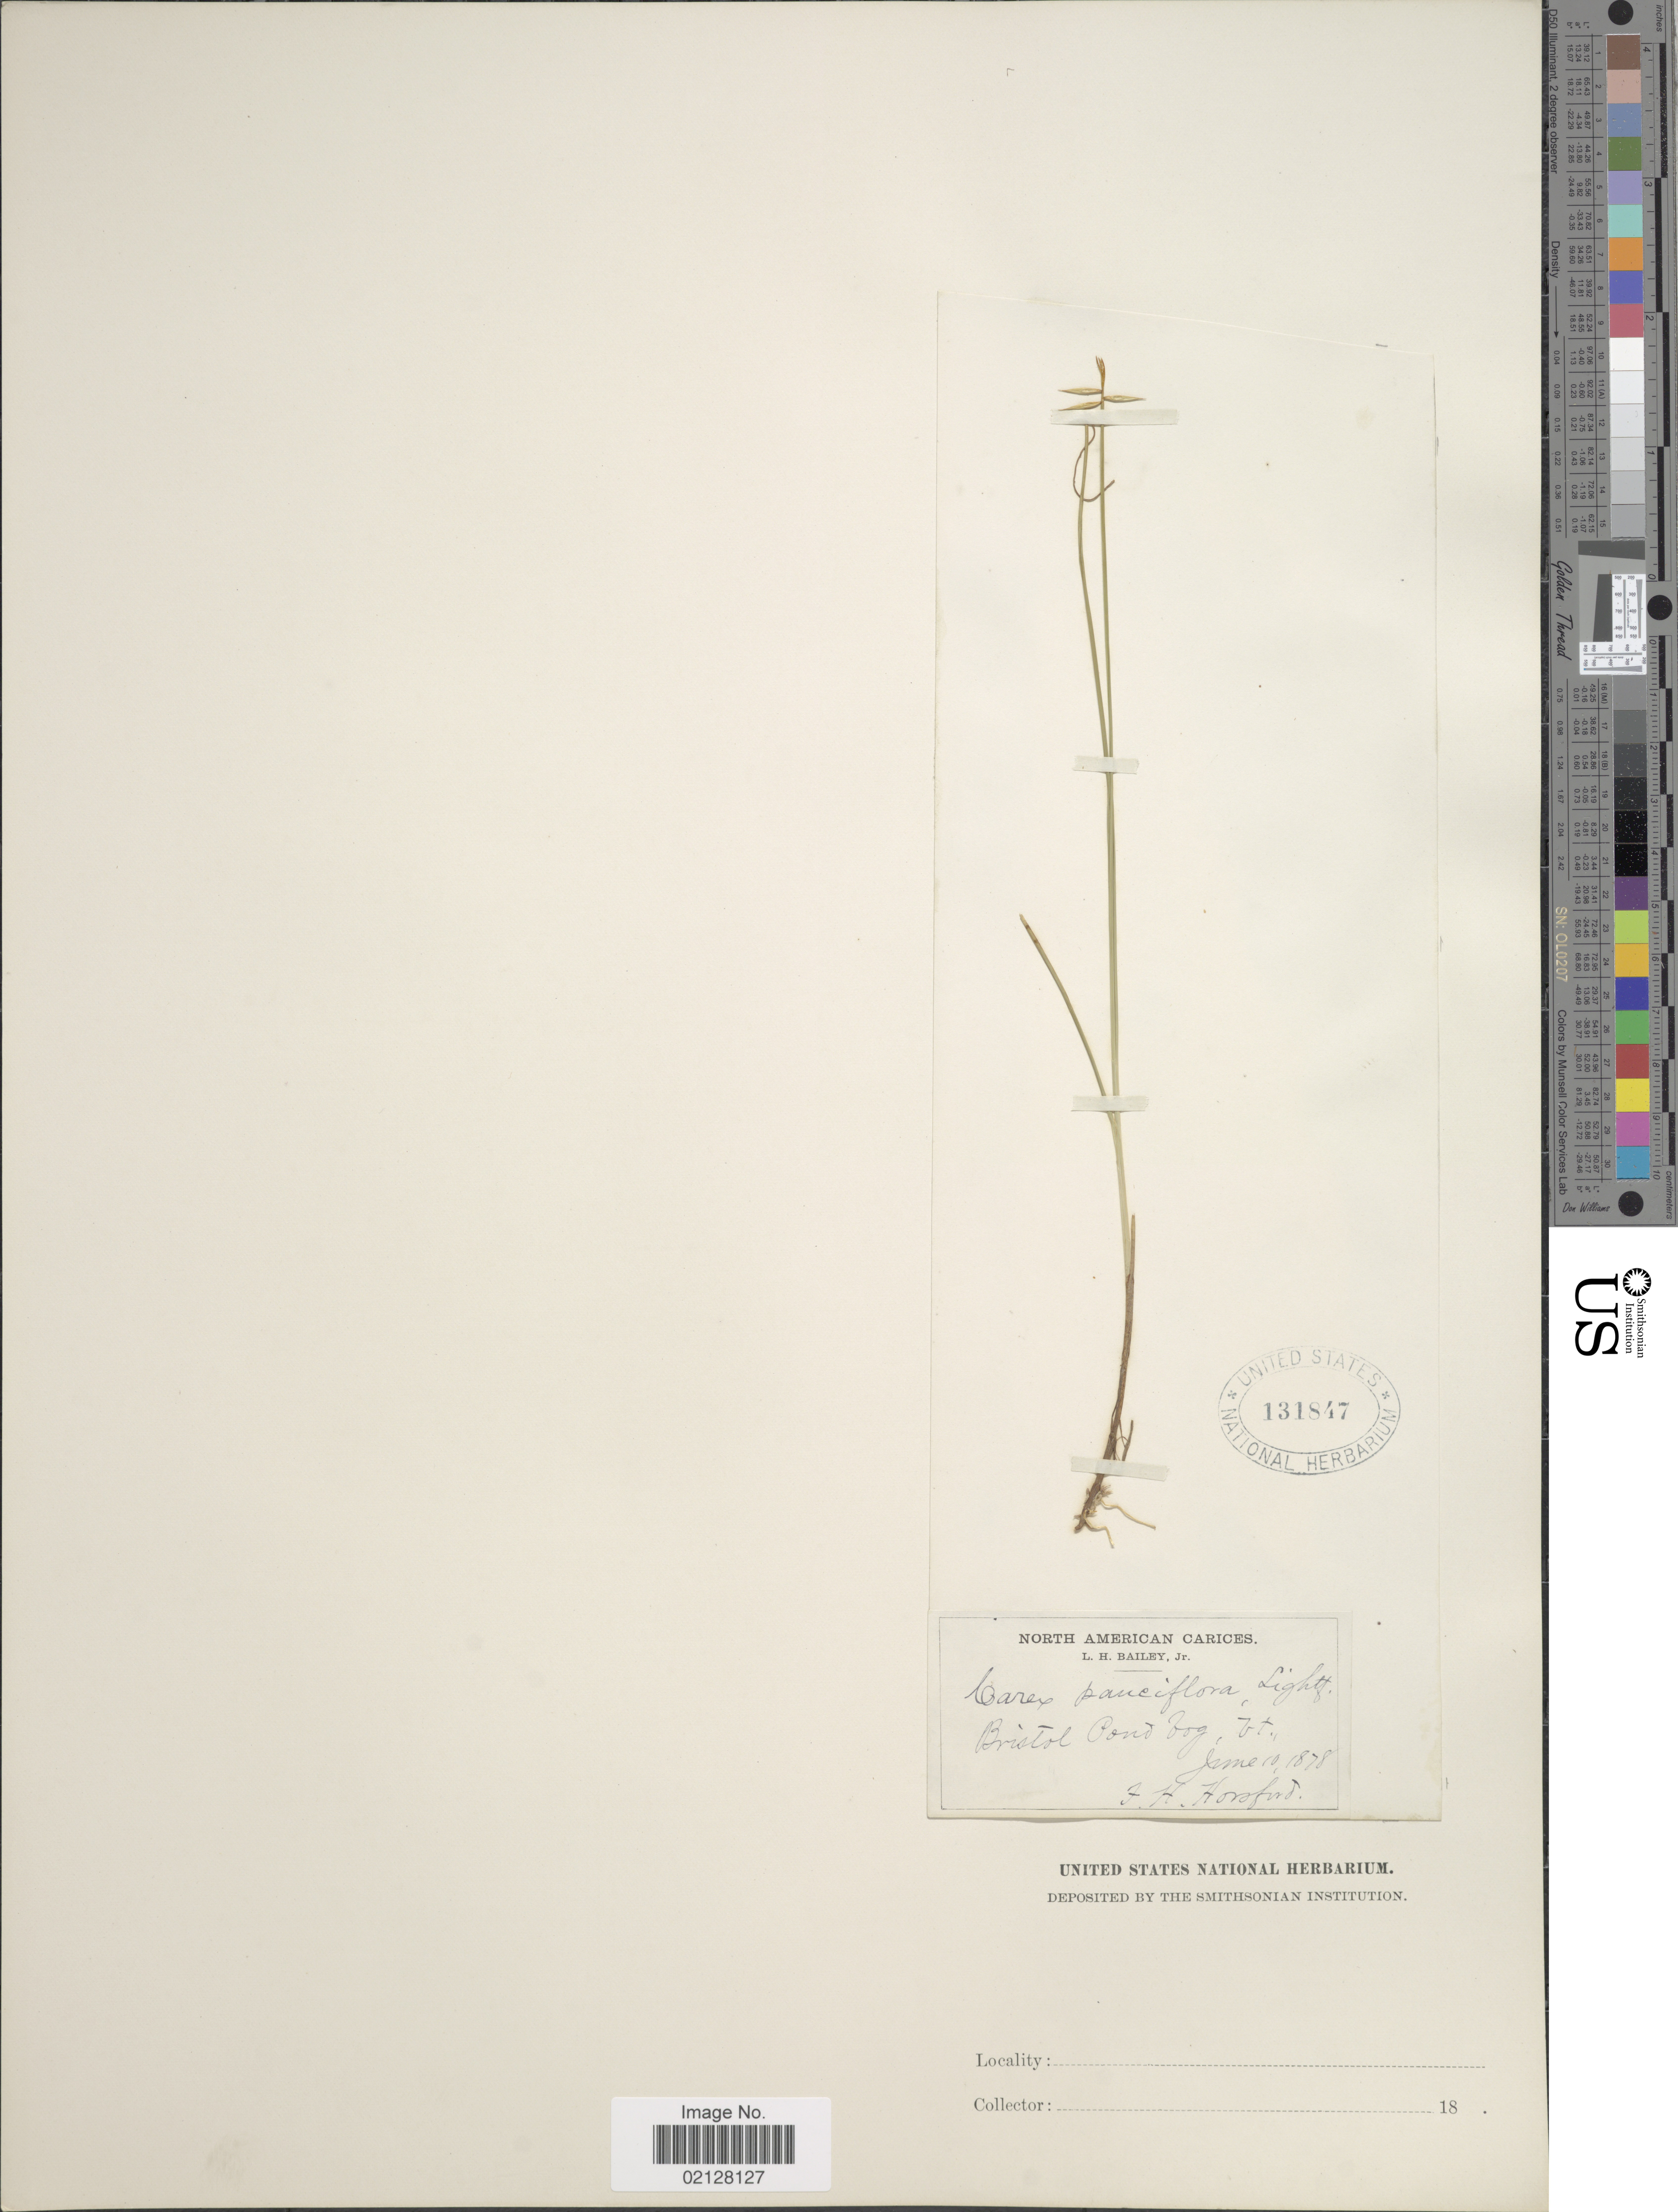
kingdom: Plantae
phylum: Tracheophyta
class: Liliopsida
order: Poales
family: Cyperaceae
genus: Carex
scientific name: Carex pauciflora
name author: Lightf.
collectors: F. Horsford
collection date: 1878-06-10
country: United States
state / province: Vermont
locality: Bristol Pond Bog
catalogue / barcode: US 131847